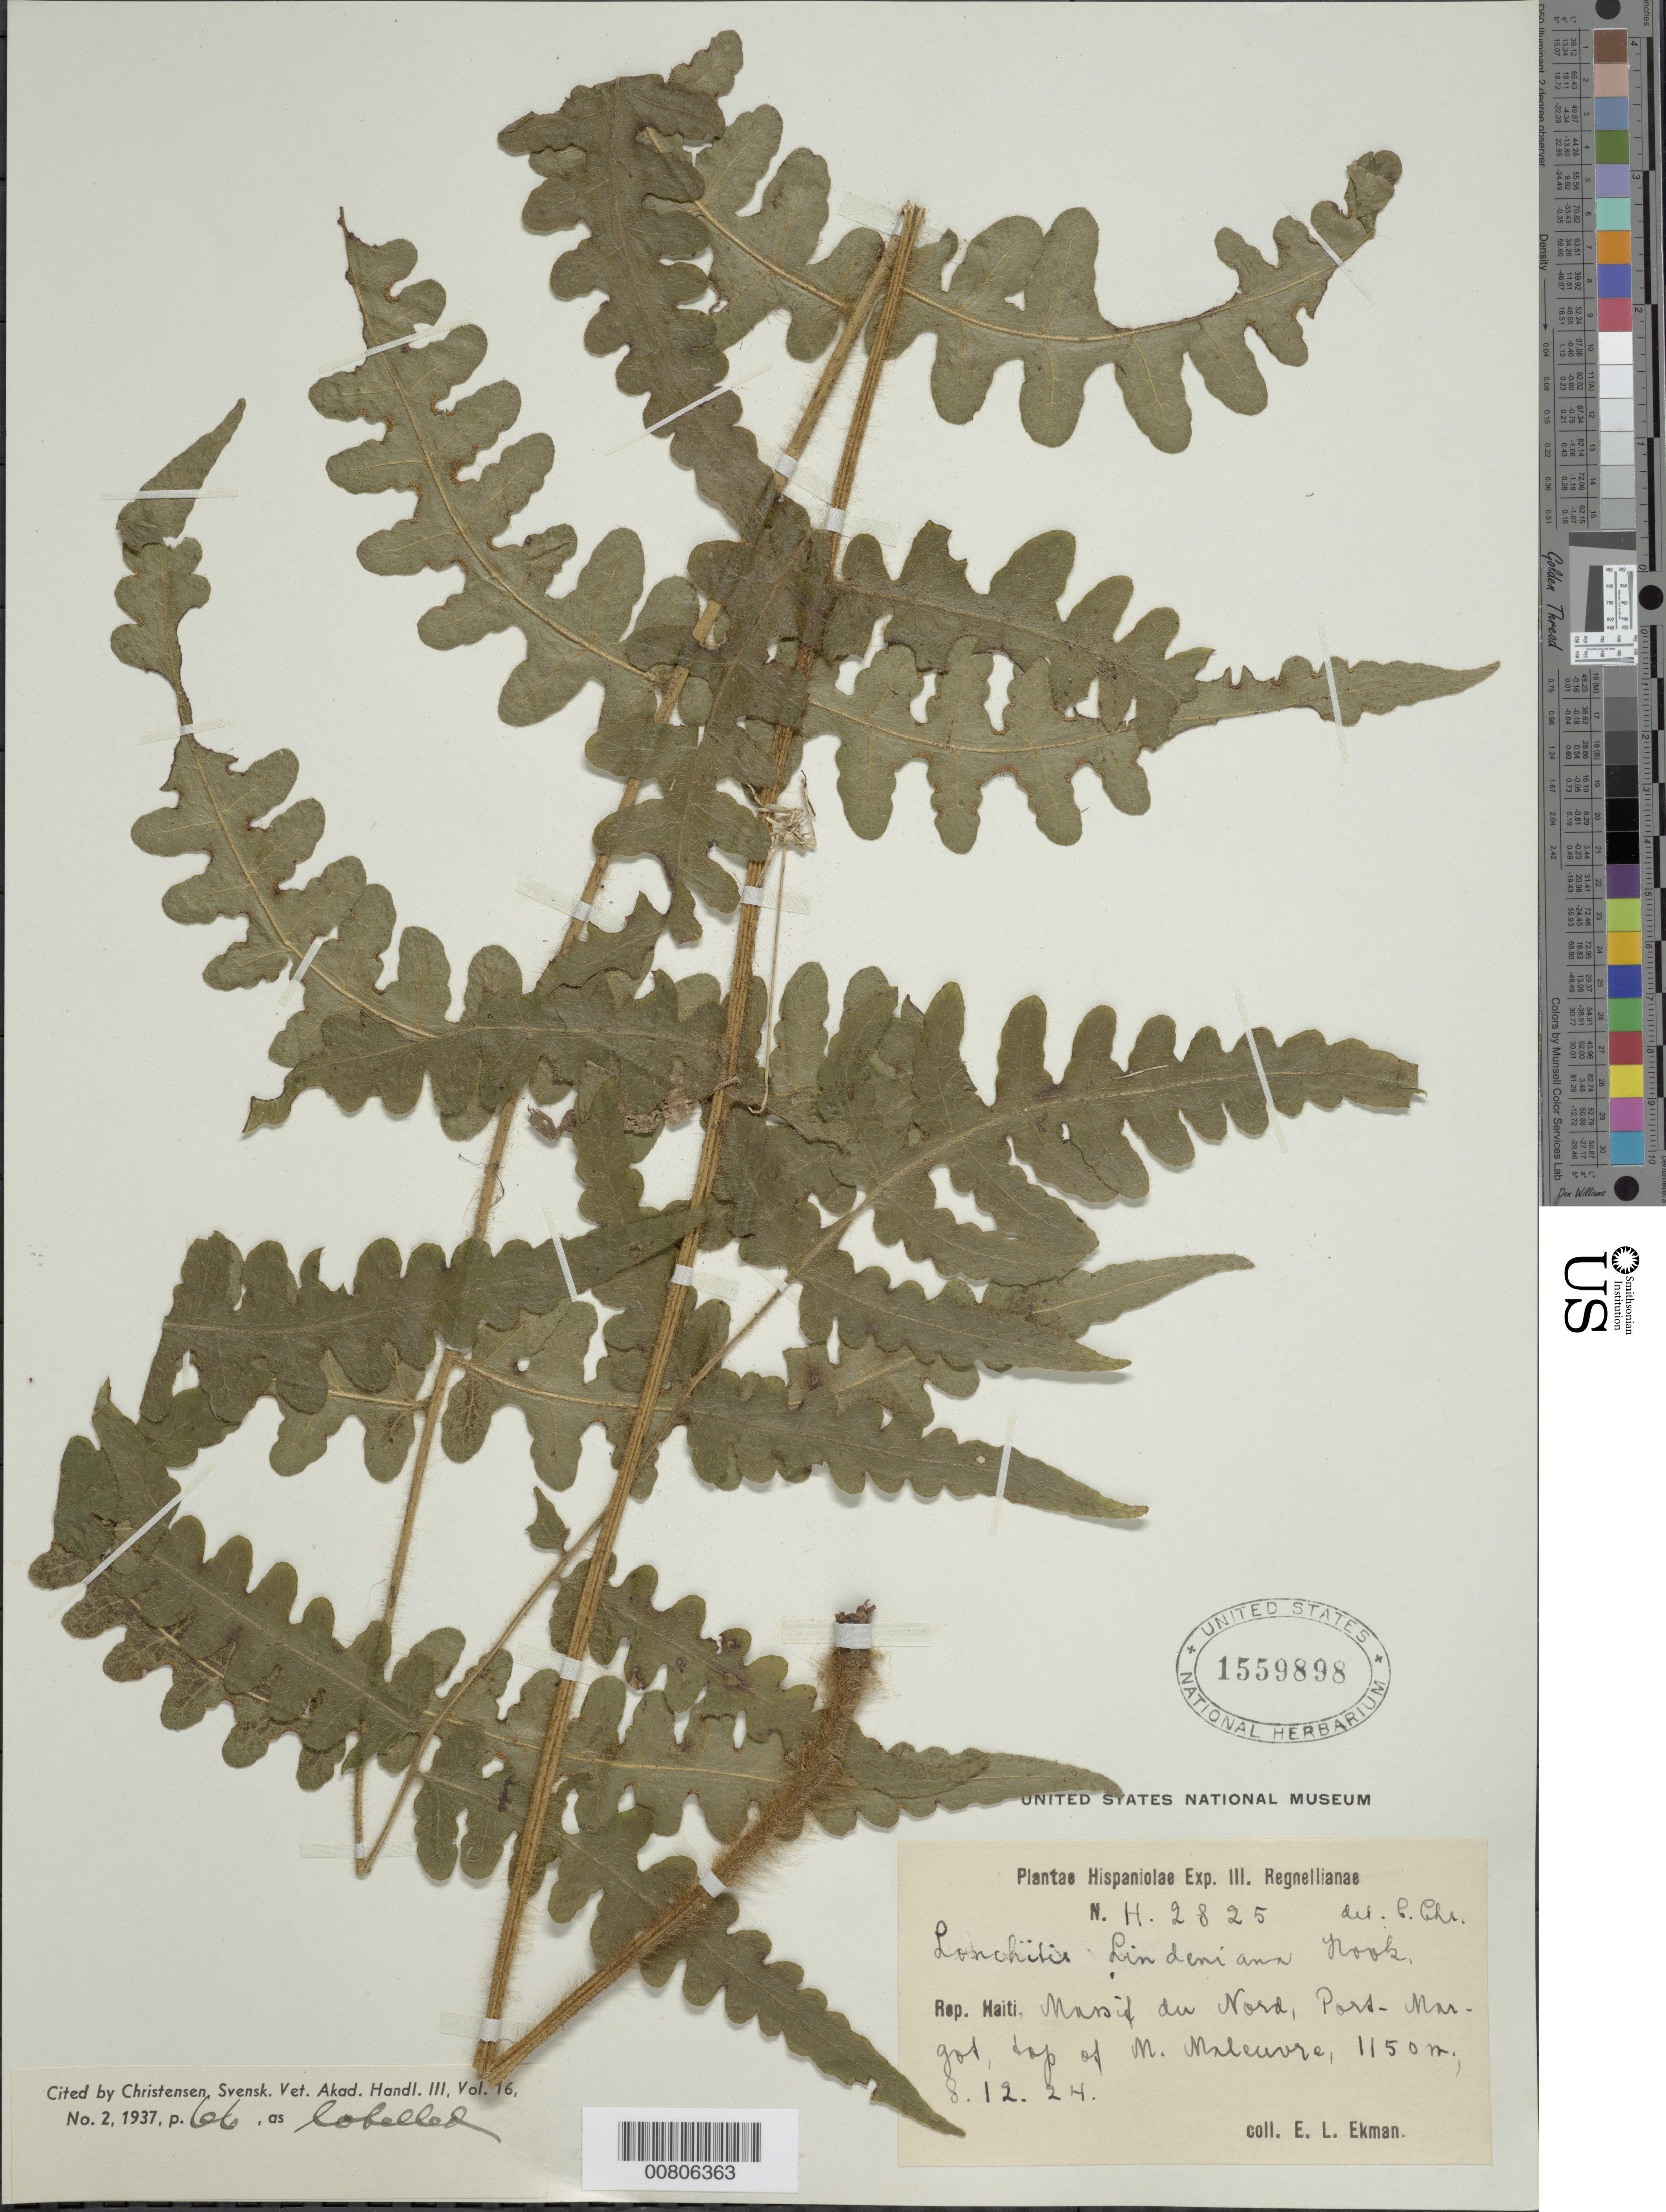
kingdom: Plantae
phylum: Tracheophyta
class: Polypodiopsida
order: Polypodiales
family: Dennstaedtiaceae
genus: Blotiella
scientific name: Blotiella lindeniana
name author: (Hook.) R.M. Tryon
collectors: E. L. Ekman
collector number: H 2825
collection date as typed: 08 Dec 1924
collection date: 1924-12-08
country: Haiti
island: Hispaniola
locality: Massif du Nord, Port Margot, top of M. Maleuvre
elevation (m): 1150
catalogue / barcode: US 1559898